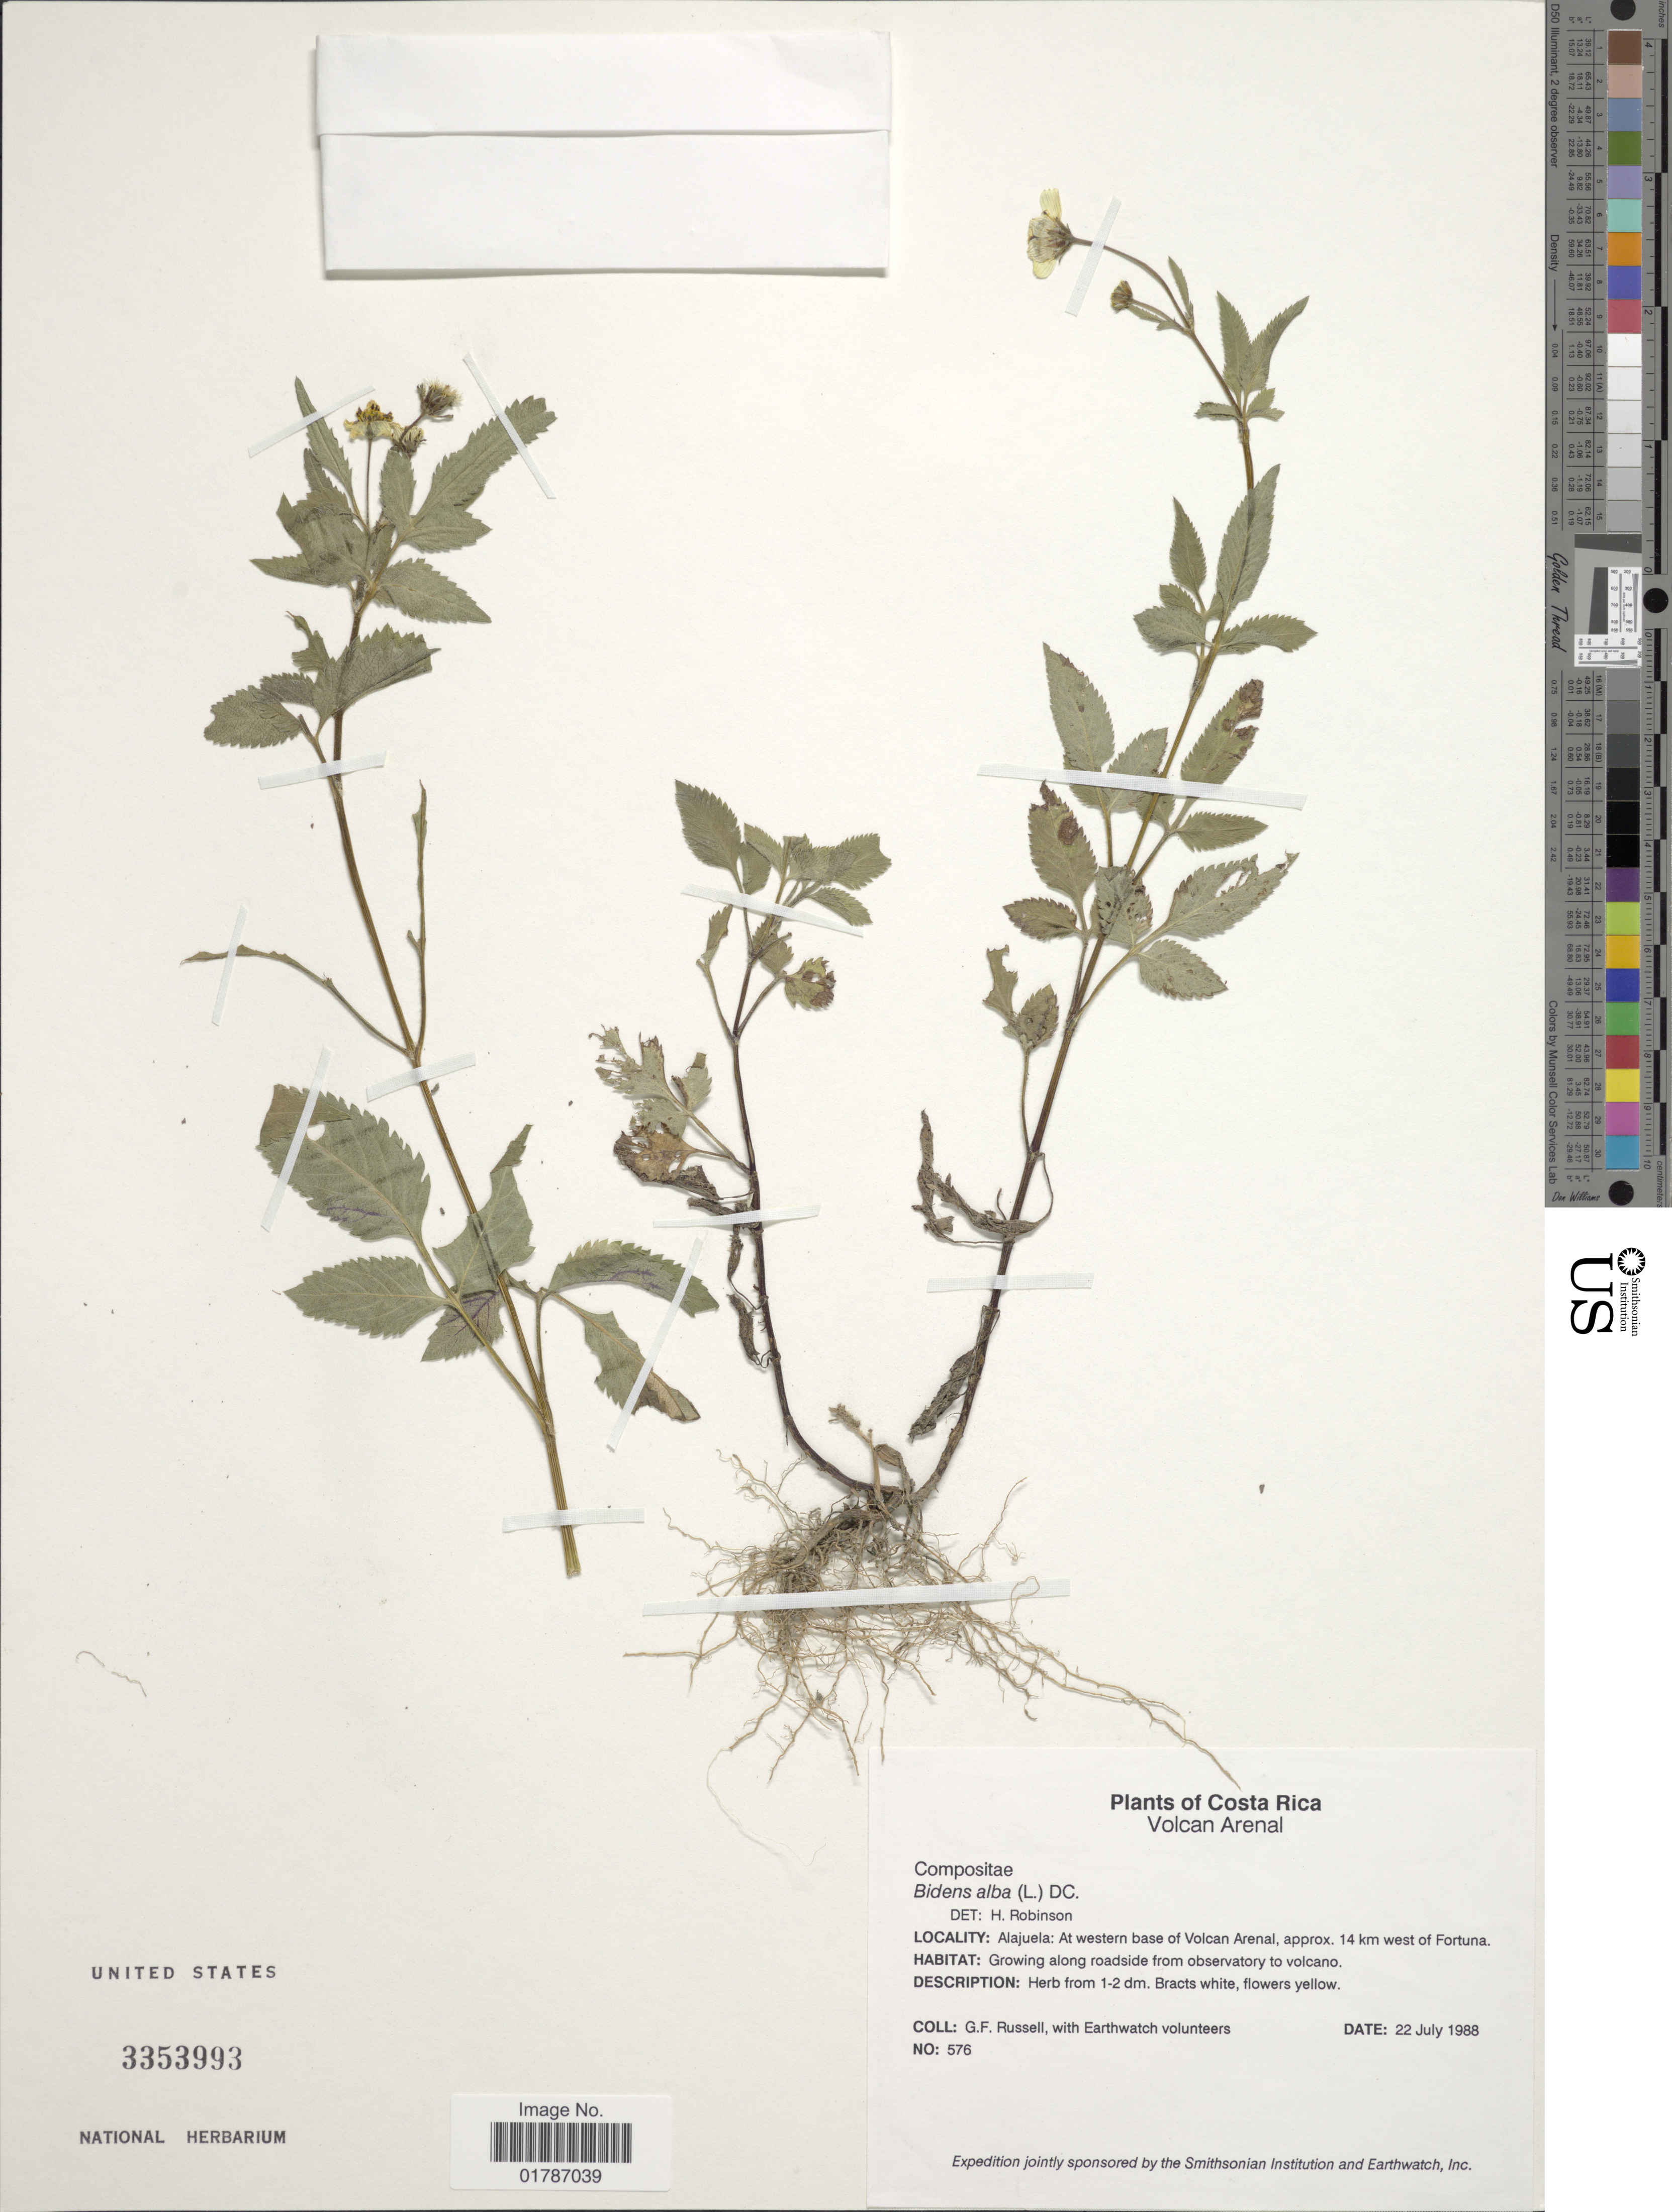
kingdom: Plantae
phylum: Tracheophyta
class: Magnoliopsida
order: Asterales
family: Asteraceae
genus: Bidens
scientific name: Bidens alba var. radiata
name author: (Sch. Bip.) R.E. Ballard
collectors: G. Russell & Earthwatch Volunteers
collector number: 576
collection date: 1988-07-22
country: Costa Rica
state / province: Alajuela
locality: Volcan Arenal, Alajuela: At western base of Volcan Arenal, approx. 14 km west of Fortuna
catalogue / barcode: US 3353993